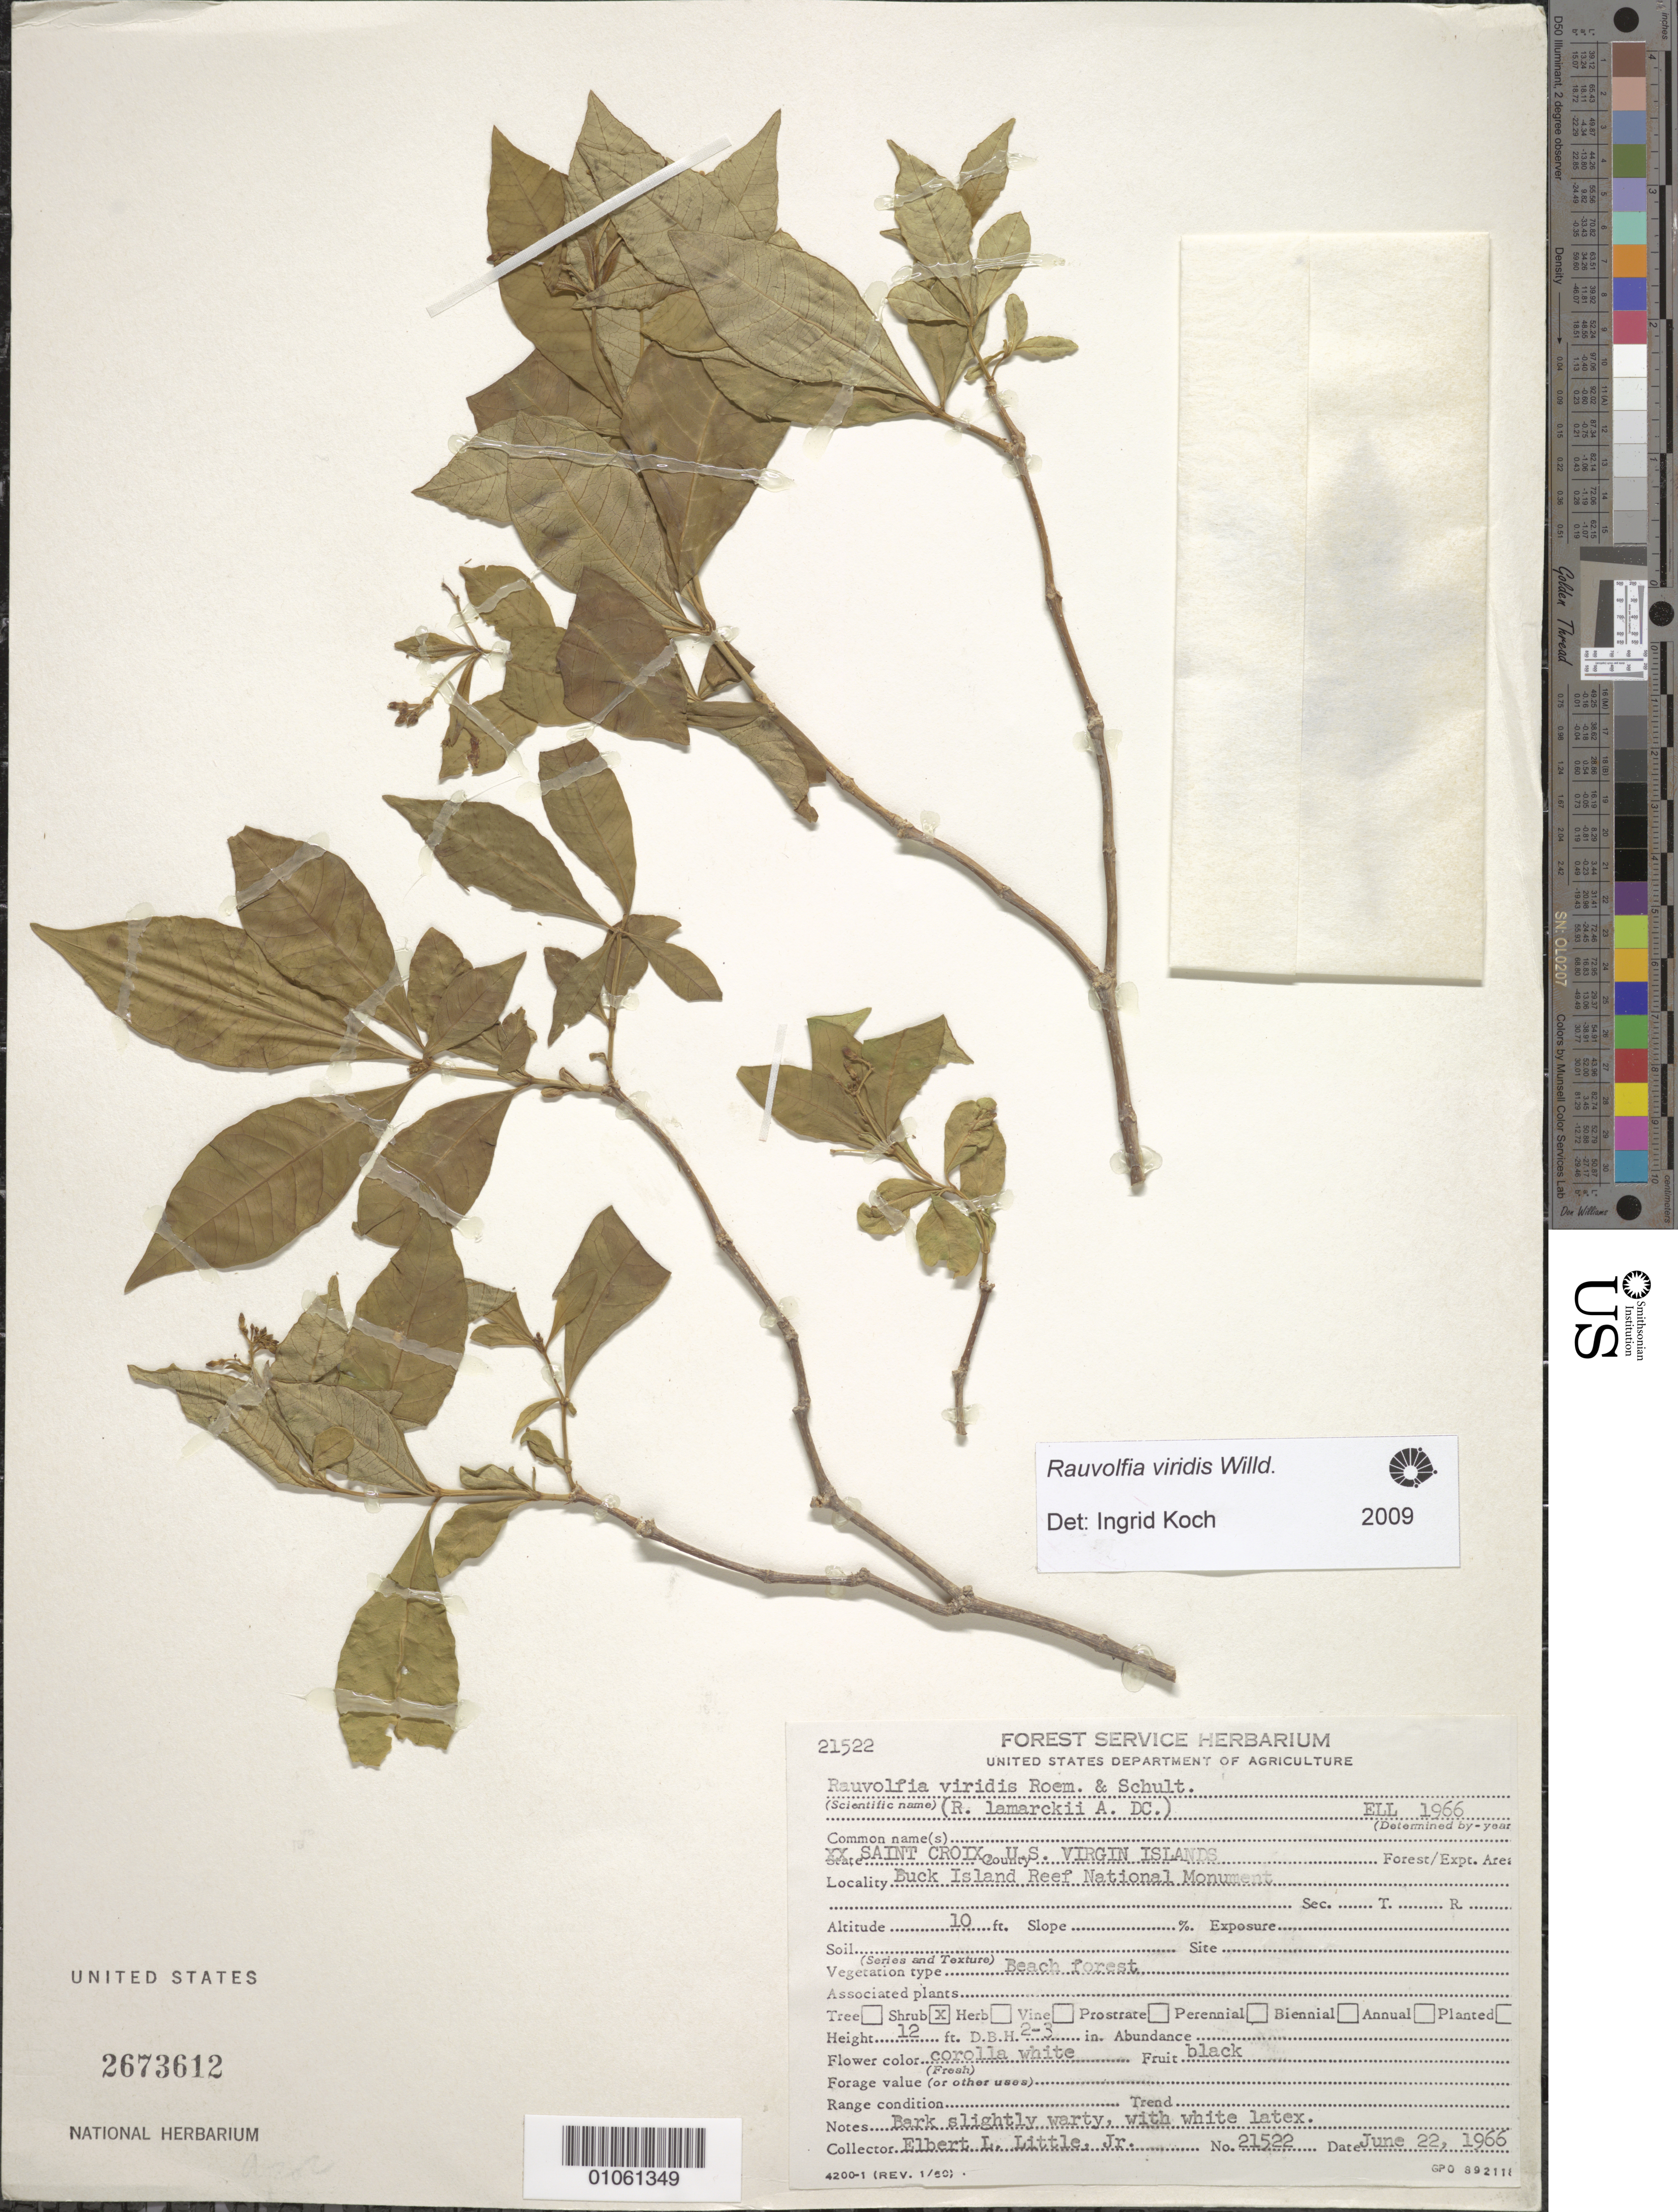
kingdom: Plantae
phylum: Tracheophyta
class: Magnoliopsida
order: Gentianales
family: Apocynaceae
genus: Rauvolfia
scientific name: Rauvolfia viridis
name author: Willd. ex Roem. & Schult.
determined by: Koch, I.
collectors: E. L. Little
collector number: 21522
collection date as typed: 22 Jun 1966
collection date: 1966-06-22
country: U.S. Virgin Islands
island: St. Croix I.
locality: Buck Island Reef National Monument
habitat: Beach forest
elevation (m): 3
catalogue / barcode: US 2673612